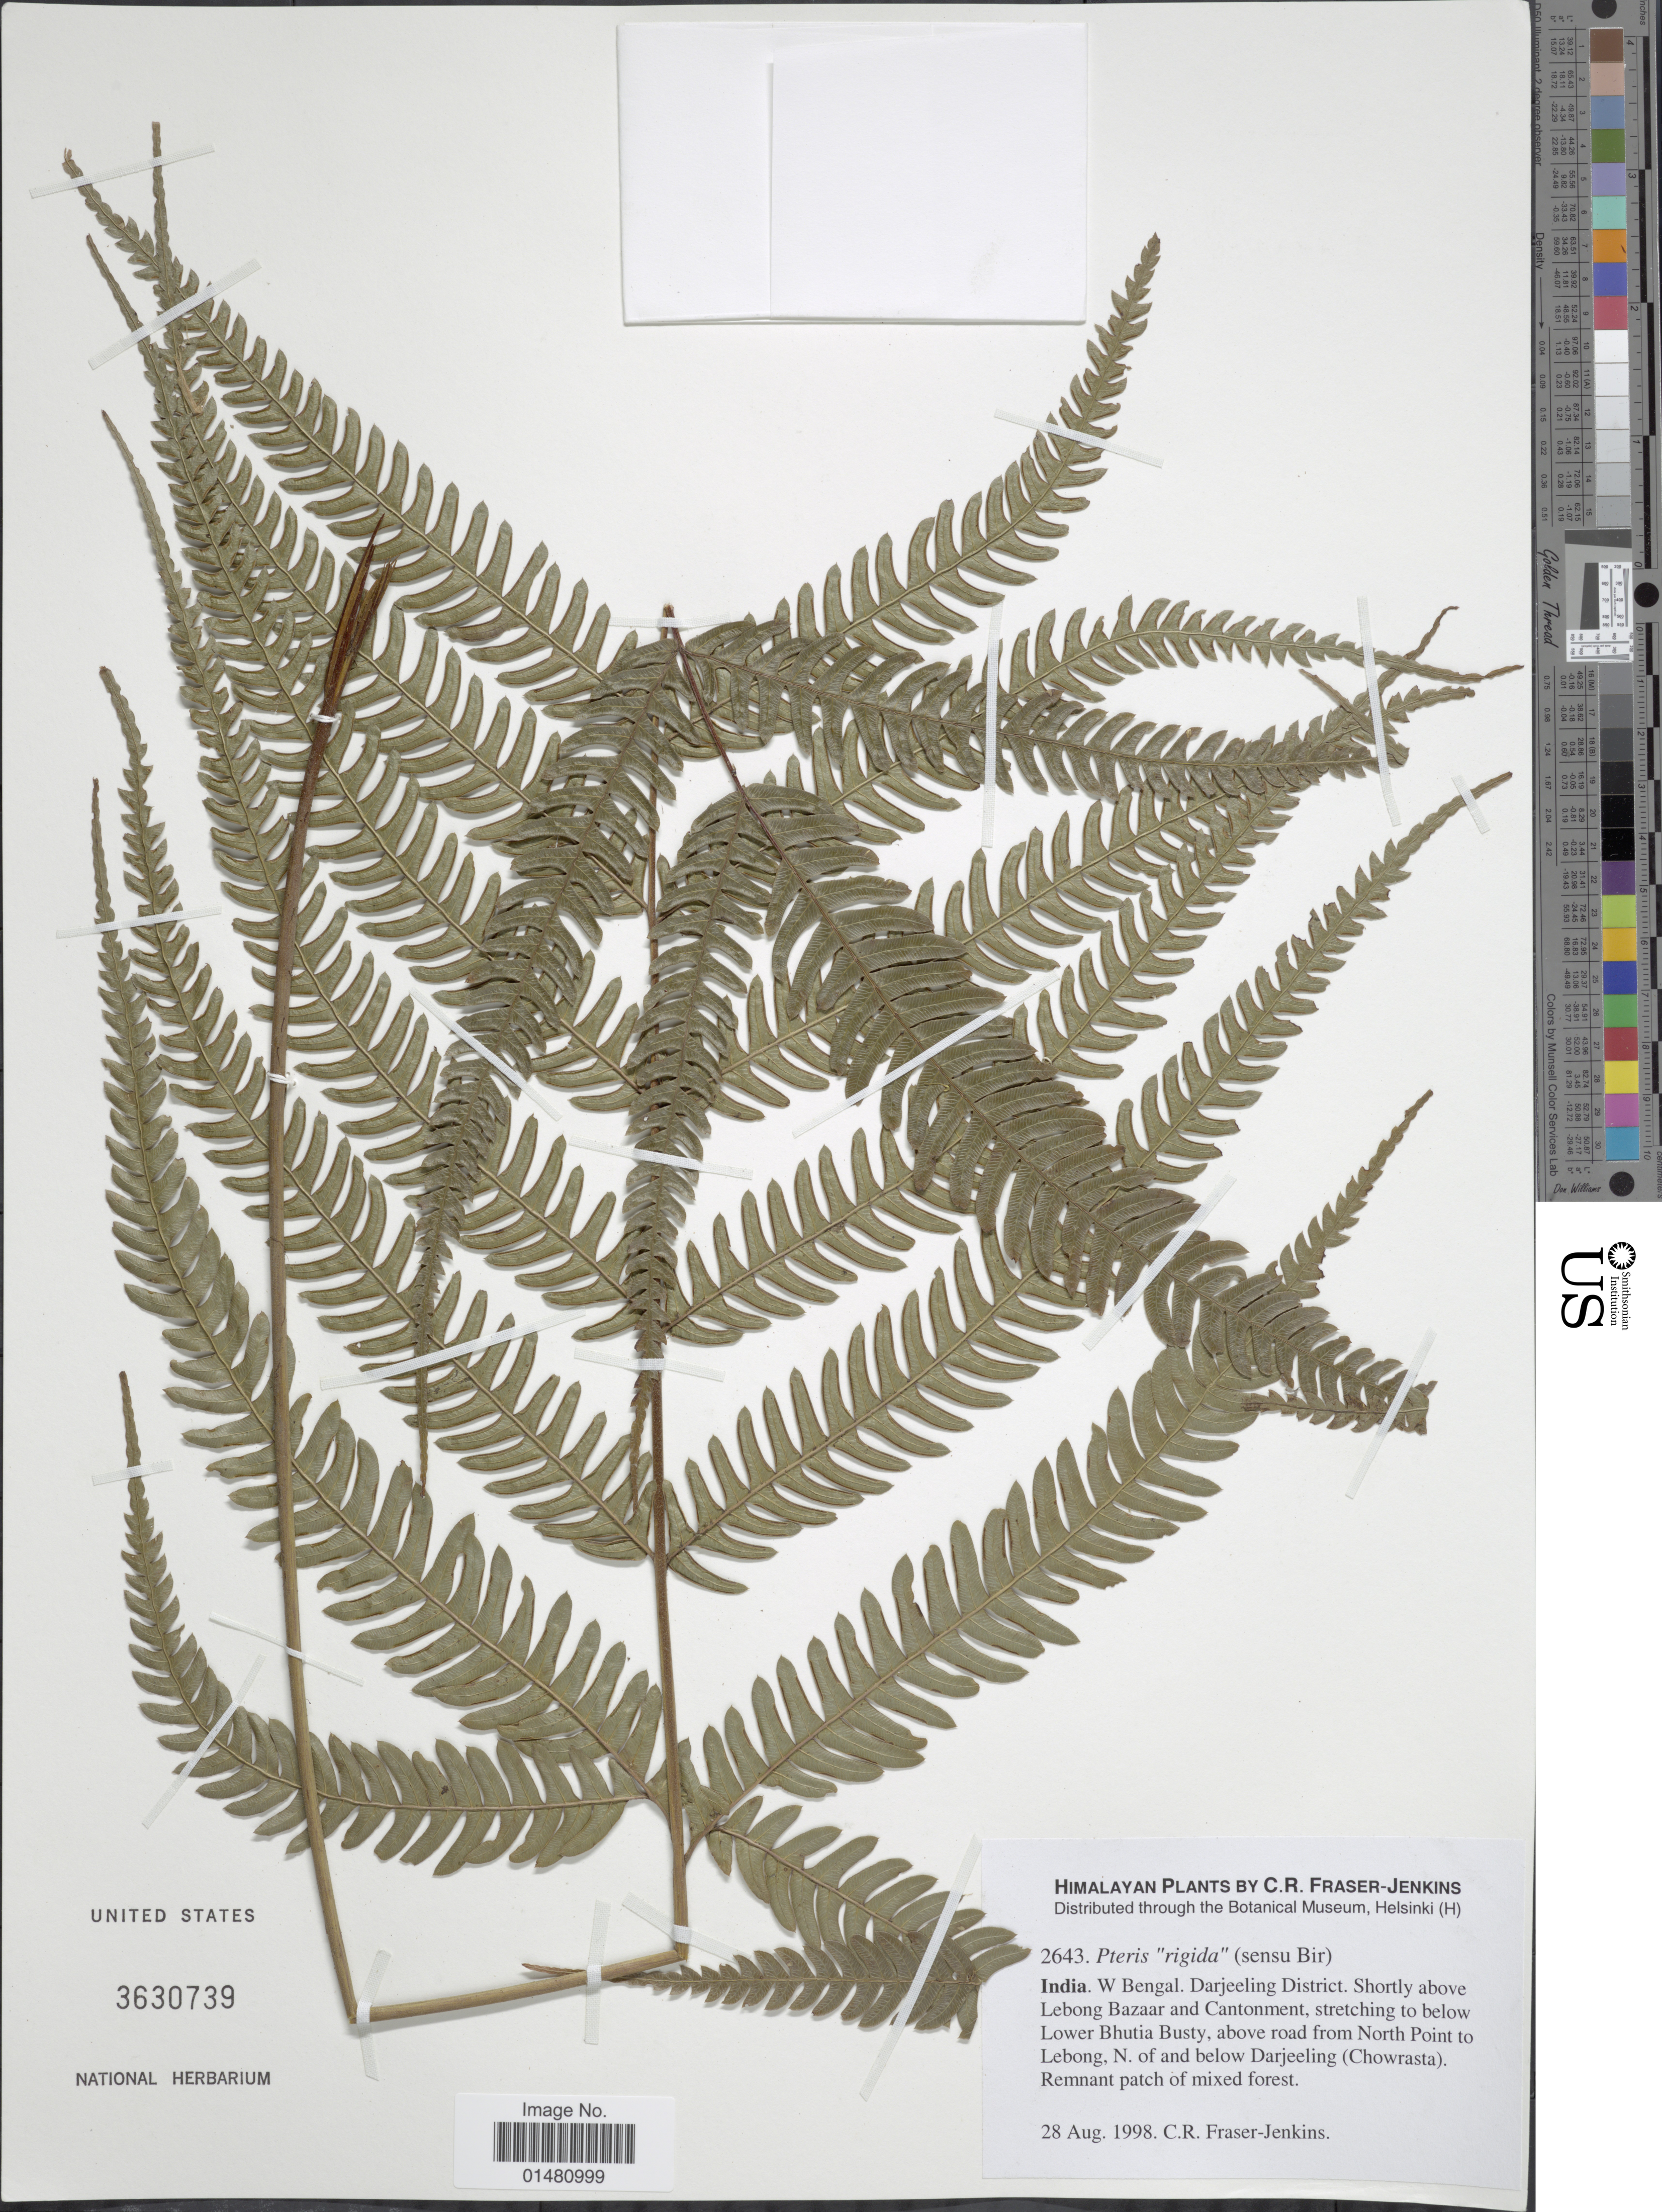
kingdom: Plantae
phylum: Tracheophyta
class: Polypodiopsida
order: Polypodiales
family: Pteridaceae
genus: Pteris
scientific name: Pteris rigidia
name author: Bir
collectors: C. R. Fraser-Jenkins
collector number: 2643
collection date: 1998-08-28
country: India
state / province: West Bengal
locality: Darjeeling District. Shortly above Lebong Bazaar and Cantonment, stretching to below LOwer Bhutia Busty, above road from North Point to Lebong, N of and below Darjeeling (Chowrasta). Himalayan plants.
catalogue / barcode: US 3630739